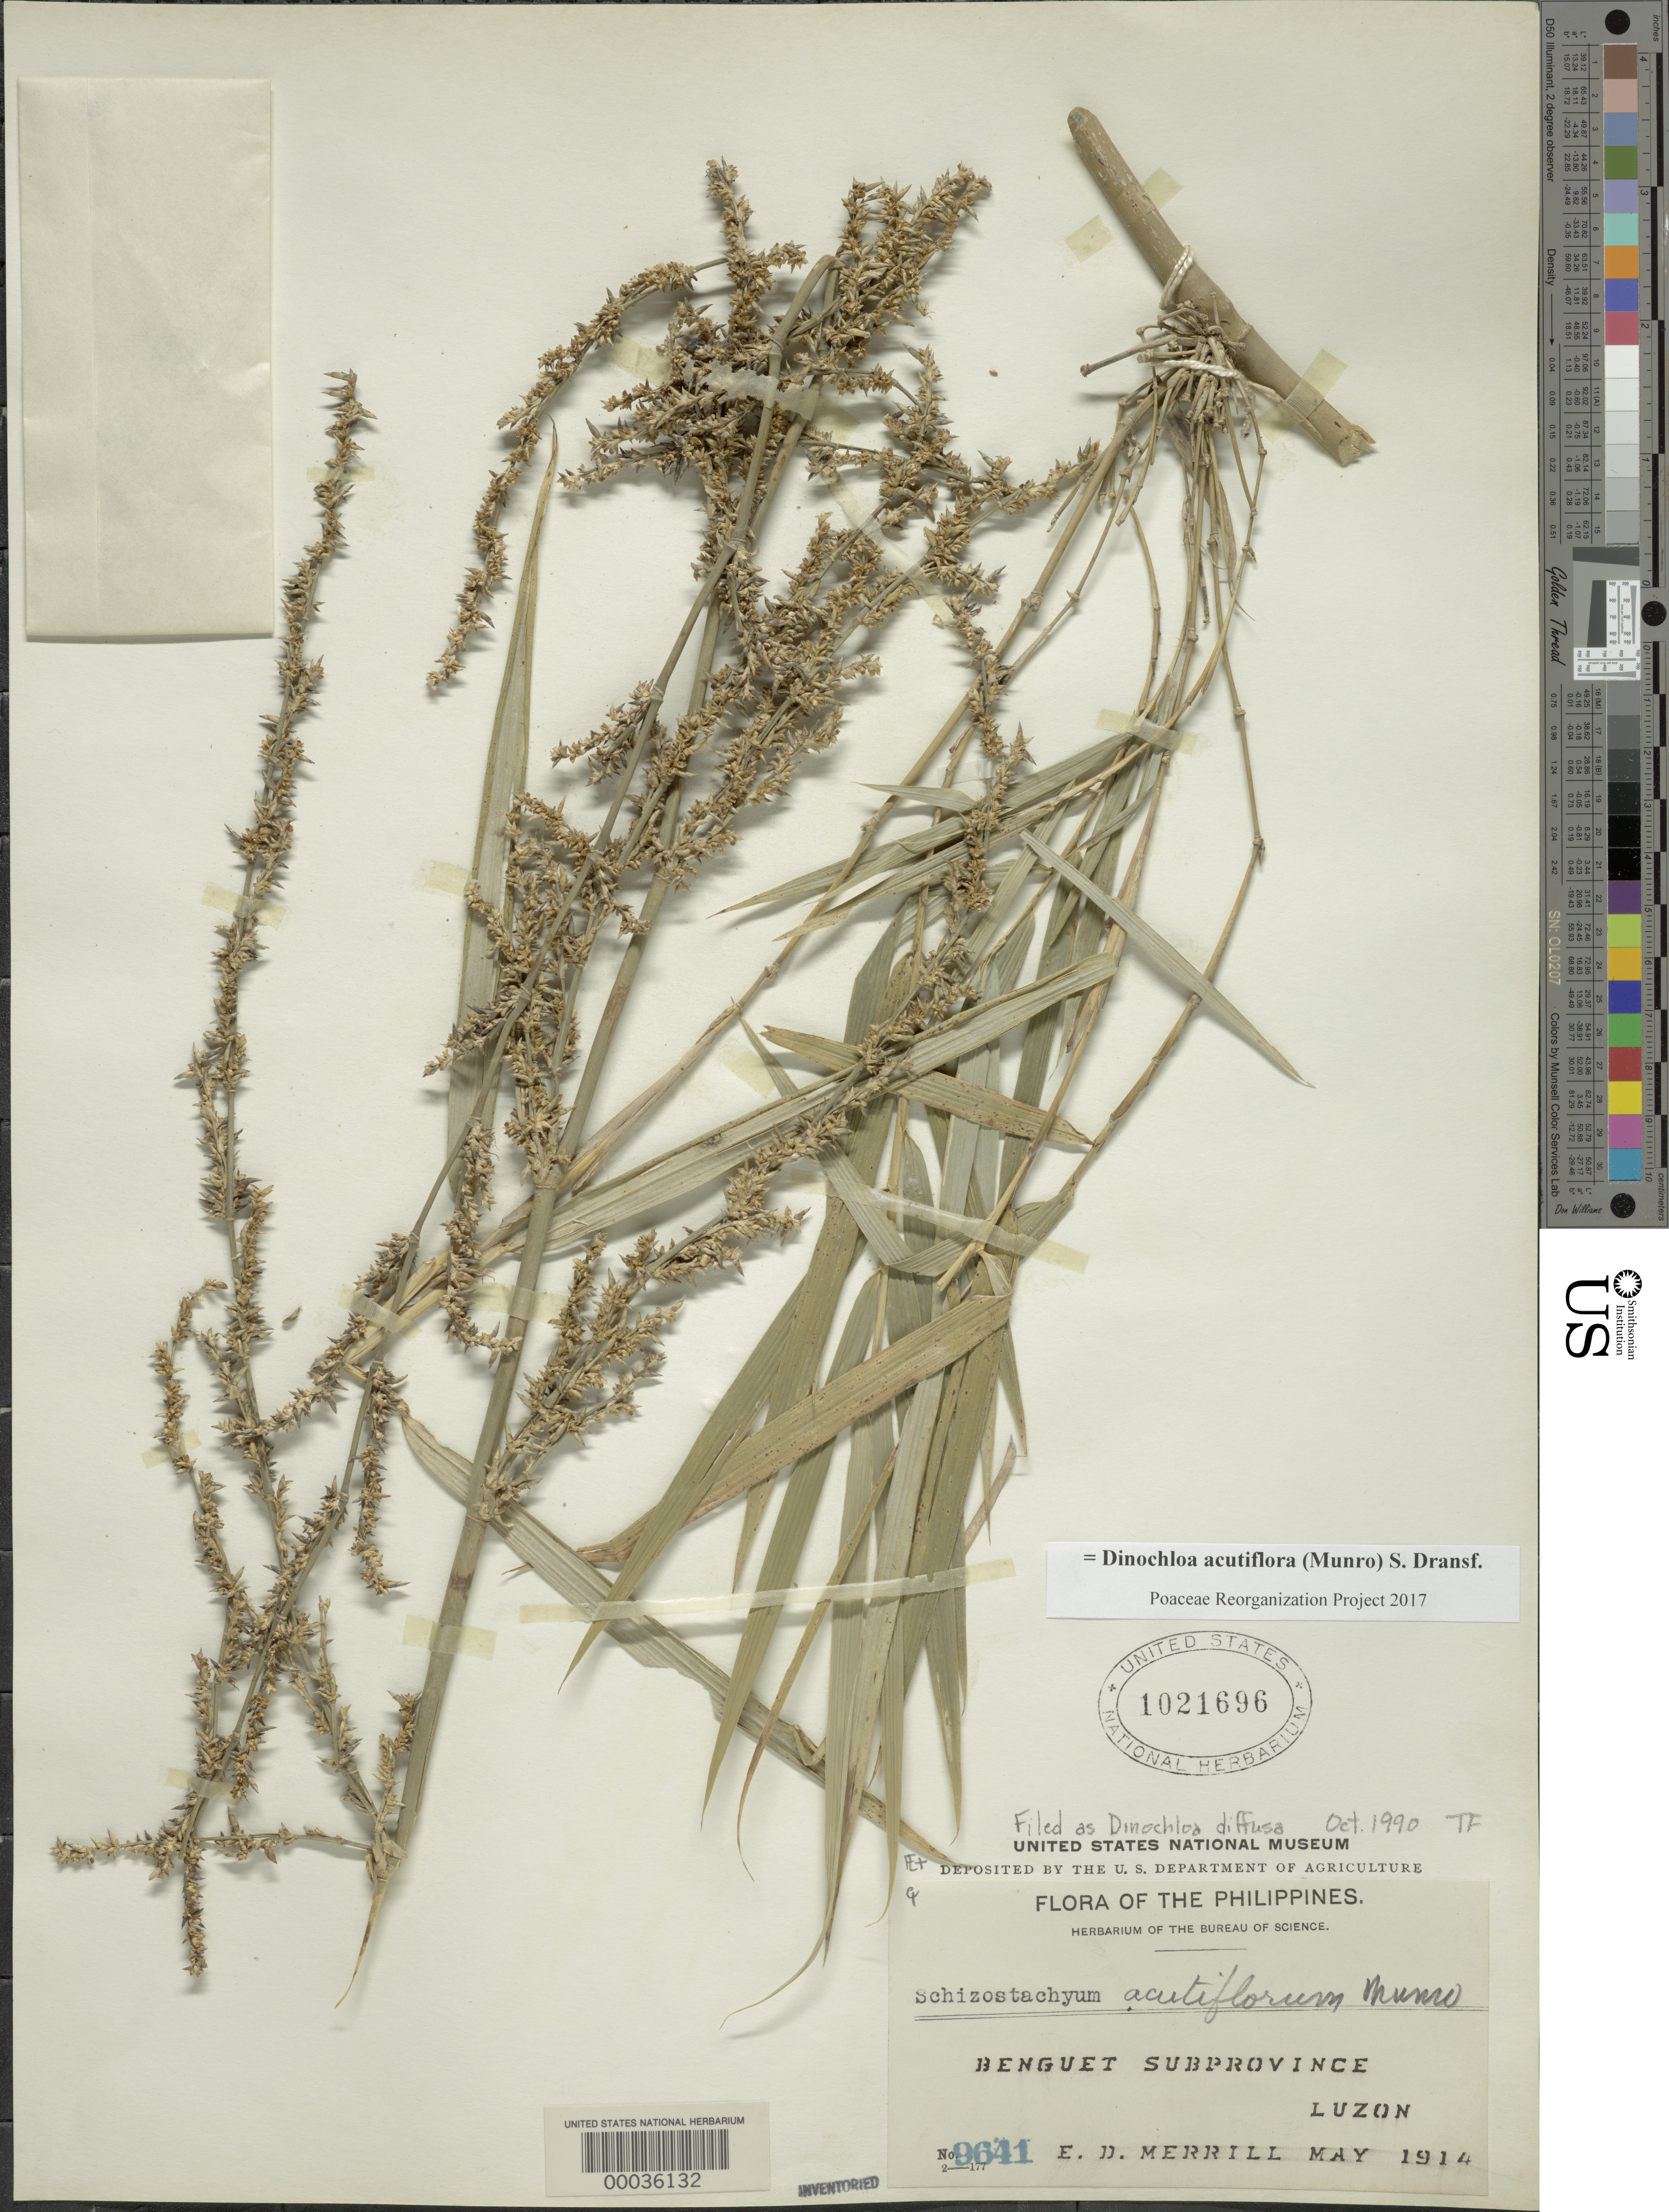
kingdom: Plantae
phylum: Tracheophyta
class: Liliopsida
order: Poales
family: Poaceae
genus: Dinochloa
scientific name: Dinochloa acutiflora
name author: (Munro) Soenarko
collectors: E. D. Merrill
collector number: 9641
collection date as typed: May 1914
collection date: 1914-05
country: Philippines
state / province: Cordillera (Administrative Region)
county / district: Benguet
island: Luzon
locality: Benguet subprovince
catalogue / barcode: US 1021696